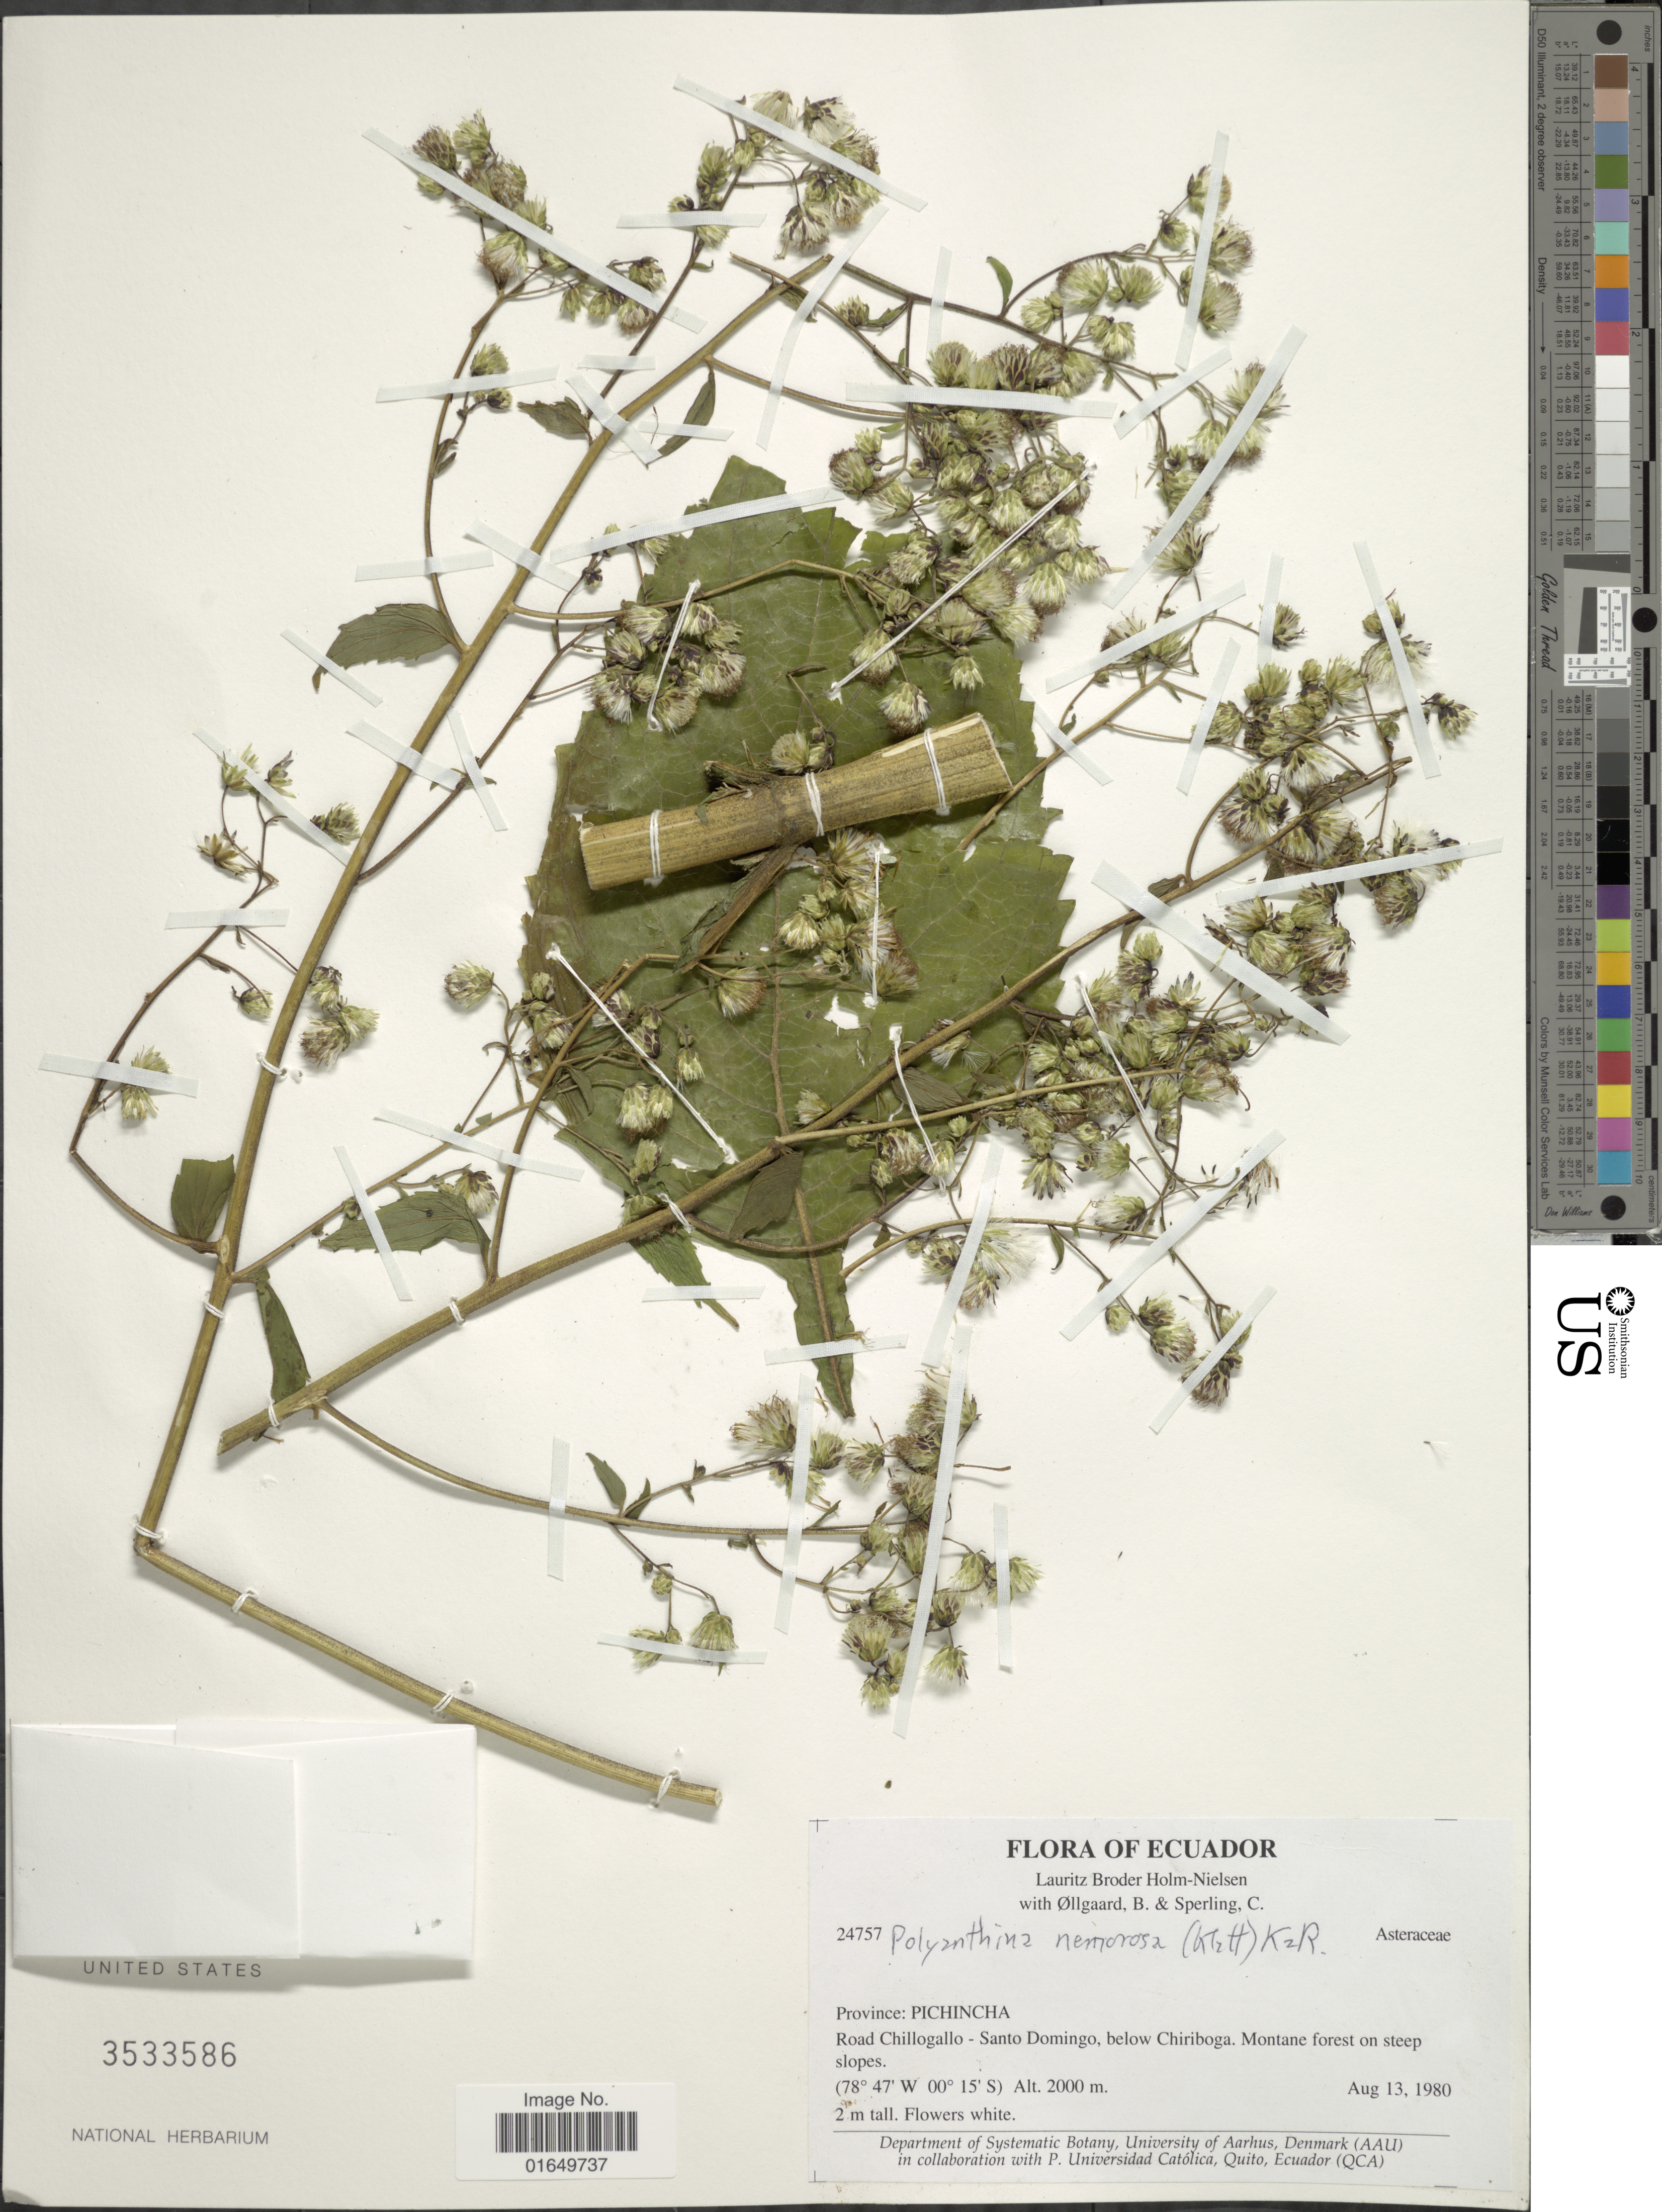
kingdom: Plantae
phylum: Tracheophyta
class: Magnoliopsida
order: Asterales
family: Asteraceae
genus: Polyanthina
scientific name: Polyanthina nemorosa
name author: (Klatt) R.M. King & H. Rob.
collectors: L. B. Holm-Nielsen, B. Øllgaard, B. Sperling & C. Sperling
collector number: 24757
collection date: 1980-08-13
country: Ecuador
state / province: Pichincha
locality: Road Chillogallo - Santo Domingo, below Chriboga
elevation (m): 2000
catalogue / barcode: US 3533586